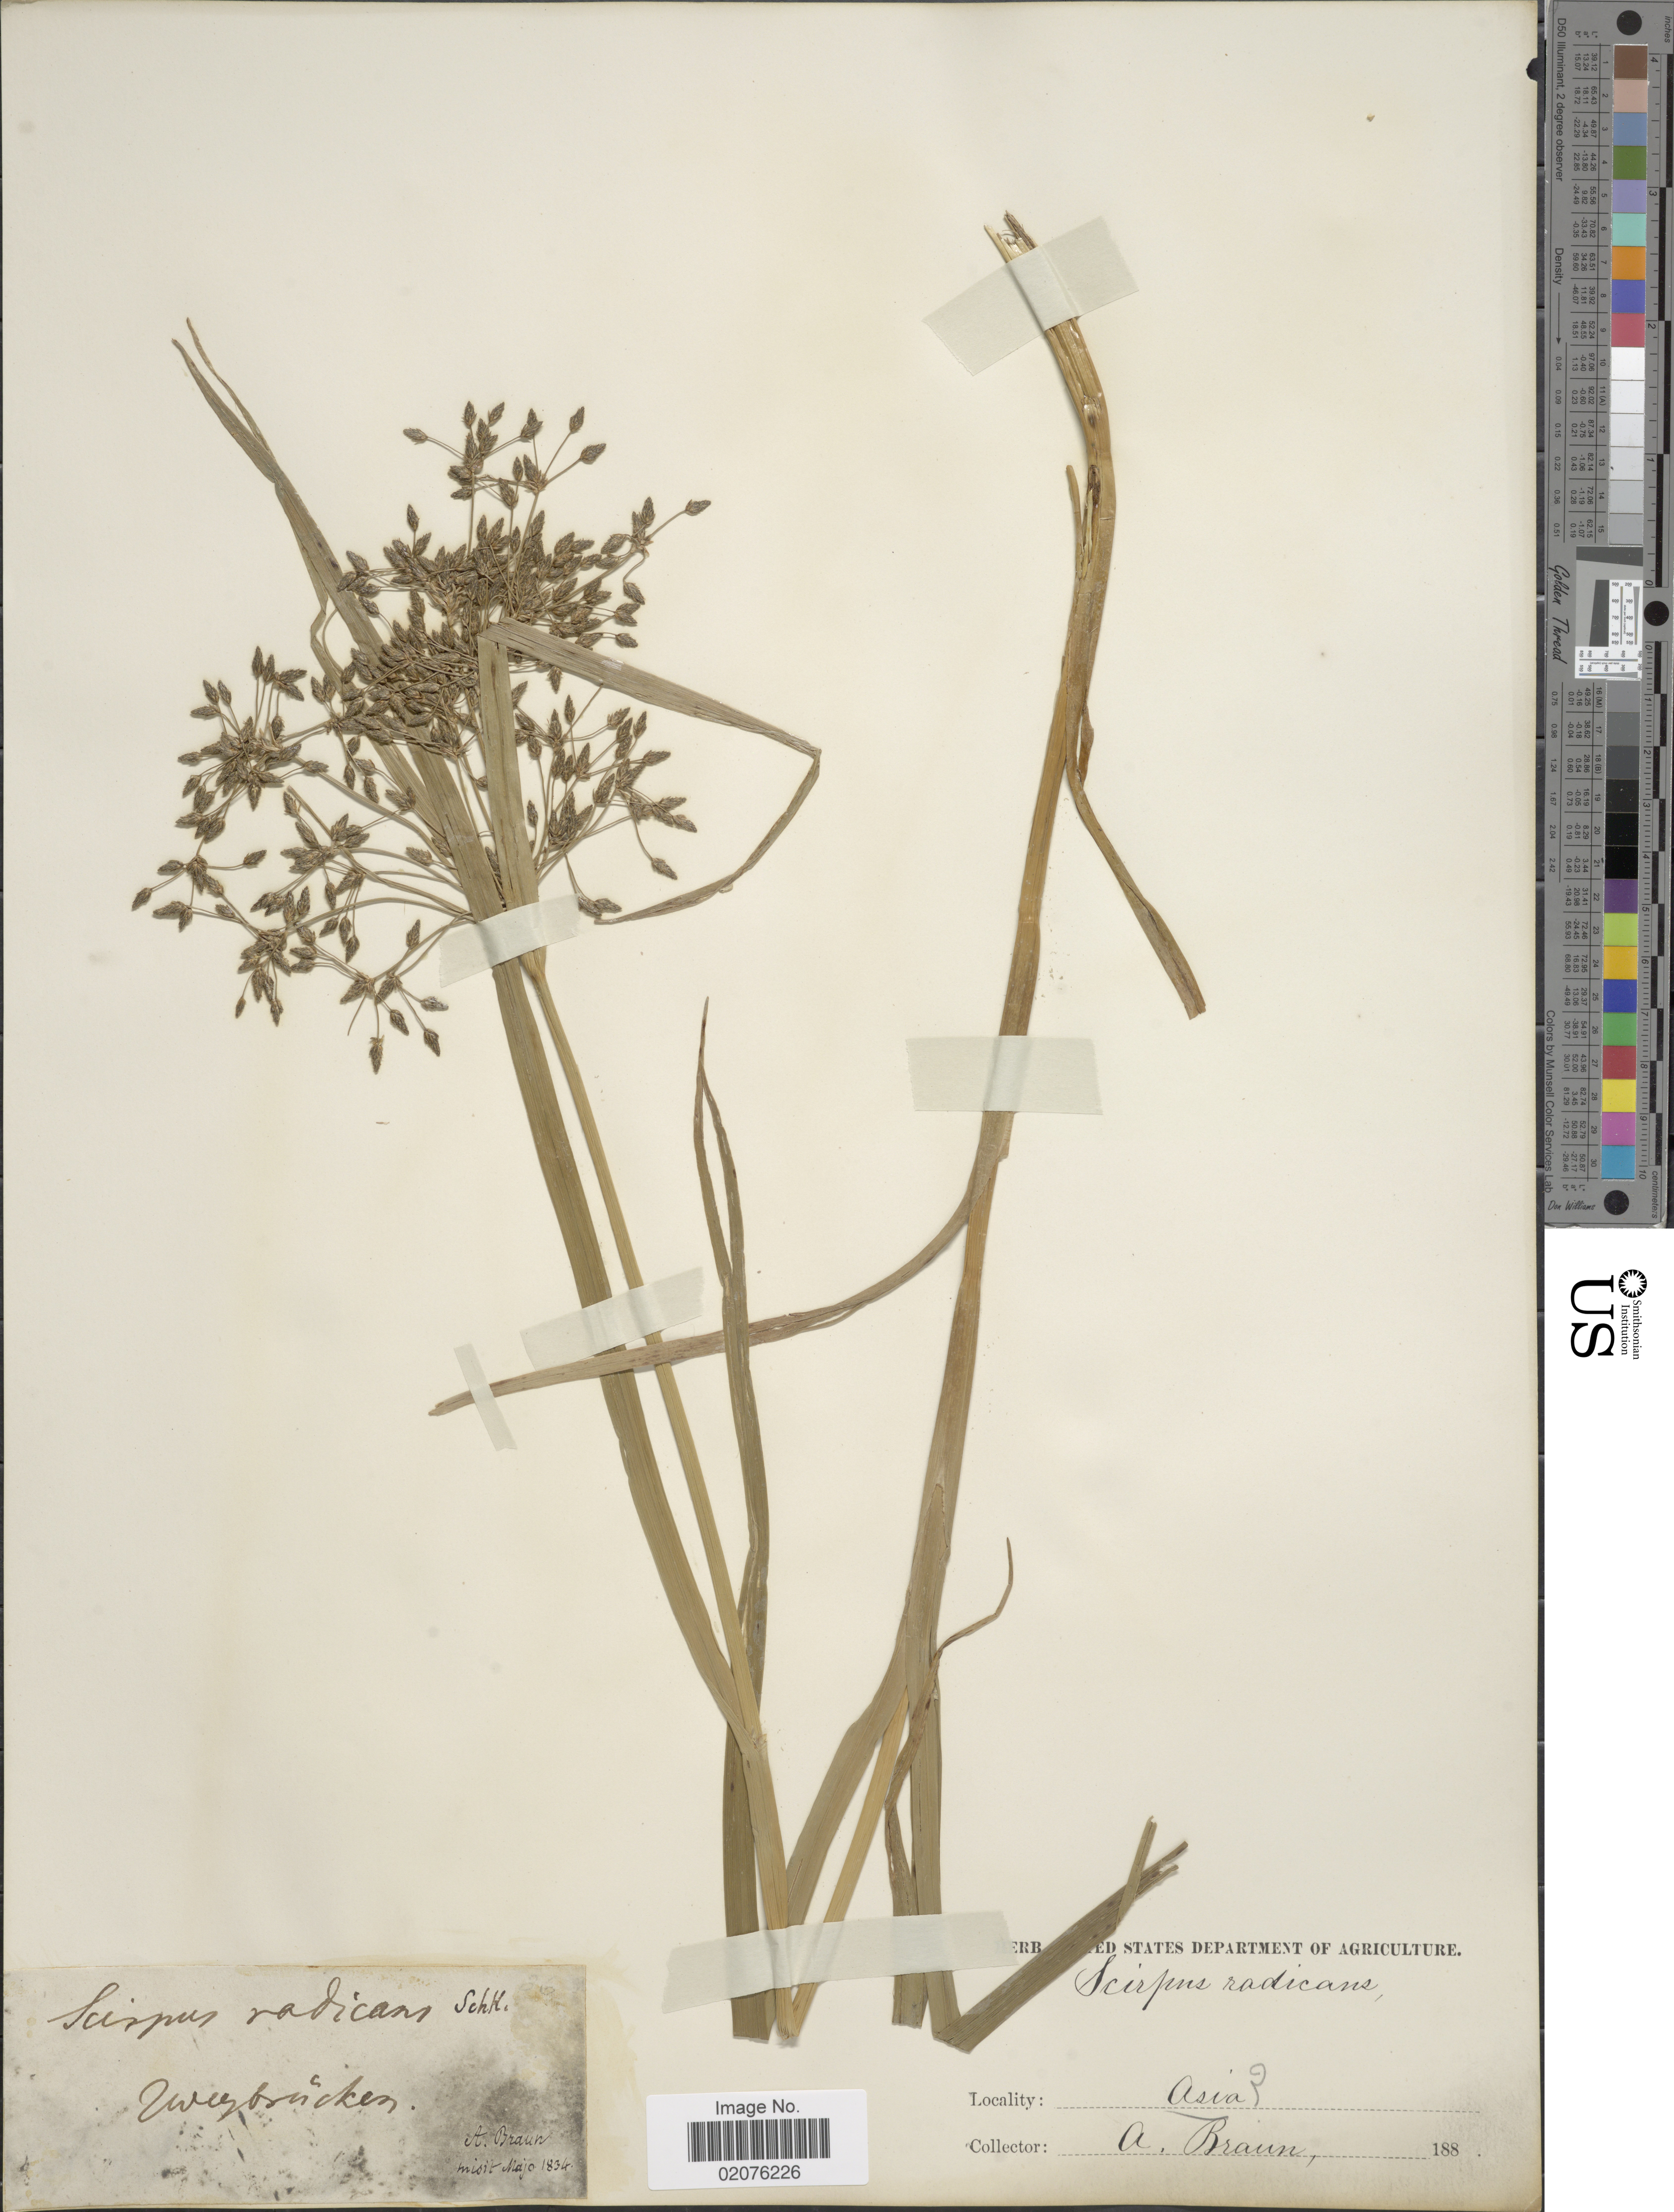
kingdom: Plantae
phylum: Tracheophyta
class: Liliopsida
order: Poales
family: Cyperaceae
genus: Scirpus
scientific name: Scirpus radicans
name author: Schkuhr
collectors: A. Braun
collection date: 1834-05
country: Germany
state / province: Rhineland-Palatinate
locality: Zweibrücken